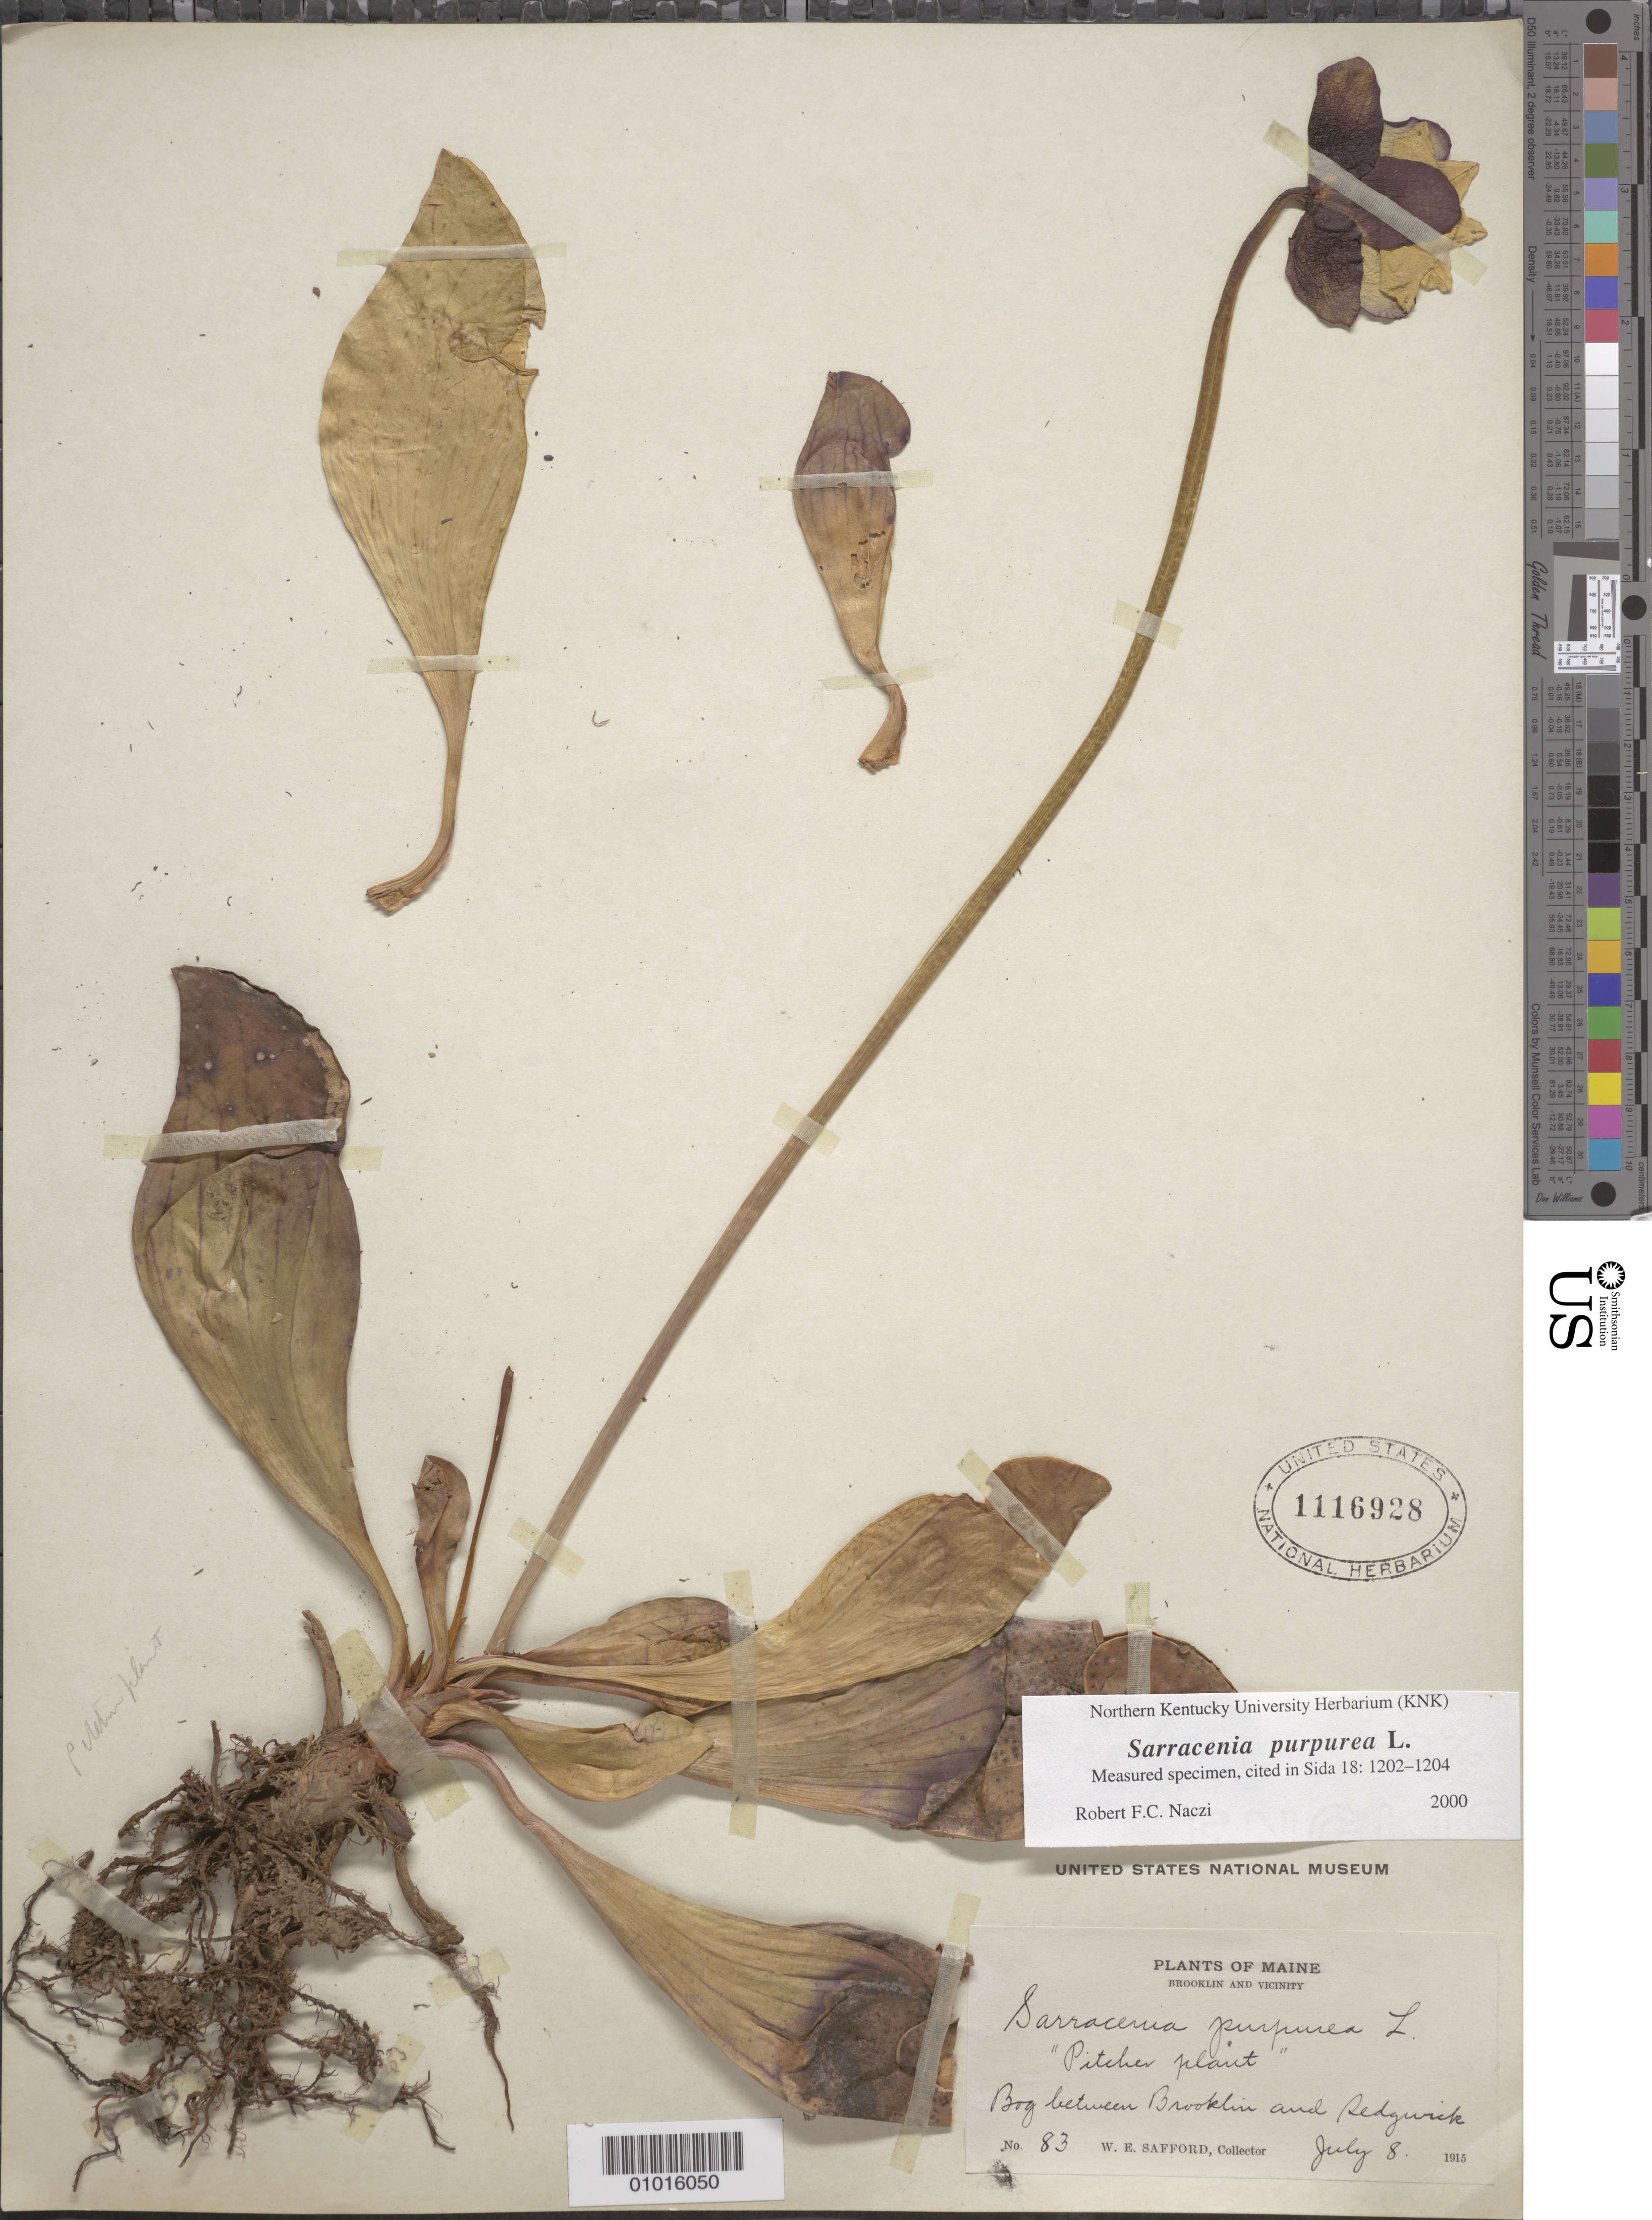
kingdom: Plantae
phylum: Tracheophyta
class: Magnoliopsida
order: Ericales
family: Sarraceniaceae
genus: Sarracenia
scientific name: Sarracenia purpurea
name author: L.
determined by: Naczi, R. F. C.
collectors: W. E. Safford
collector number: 83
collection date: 1915-07-08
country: United States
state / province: Maine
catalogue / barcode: US 1116928